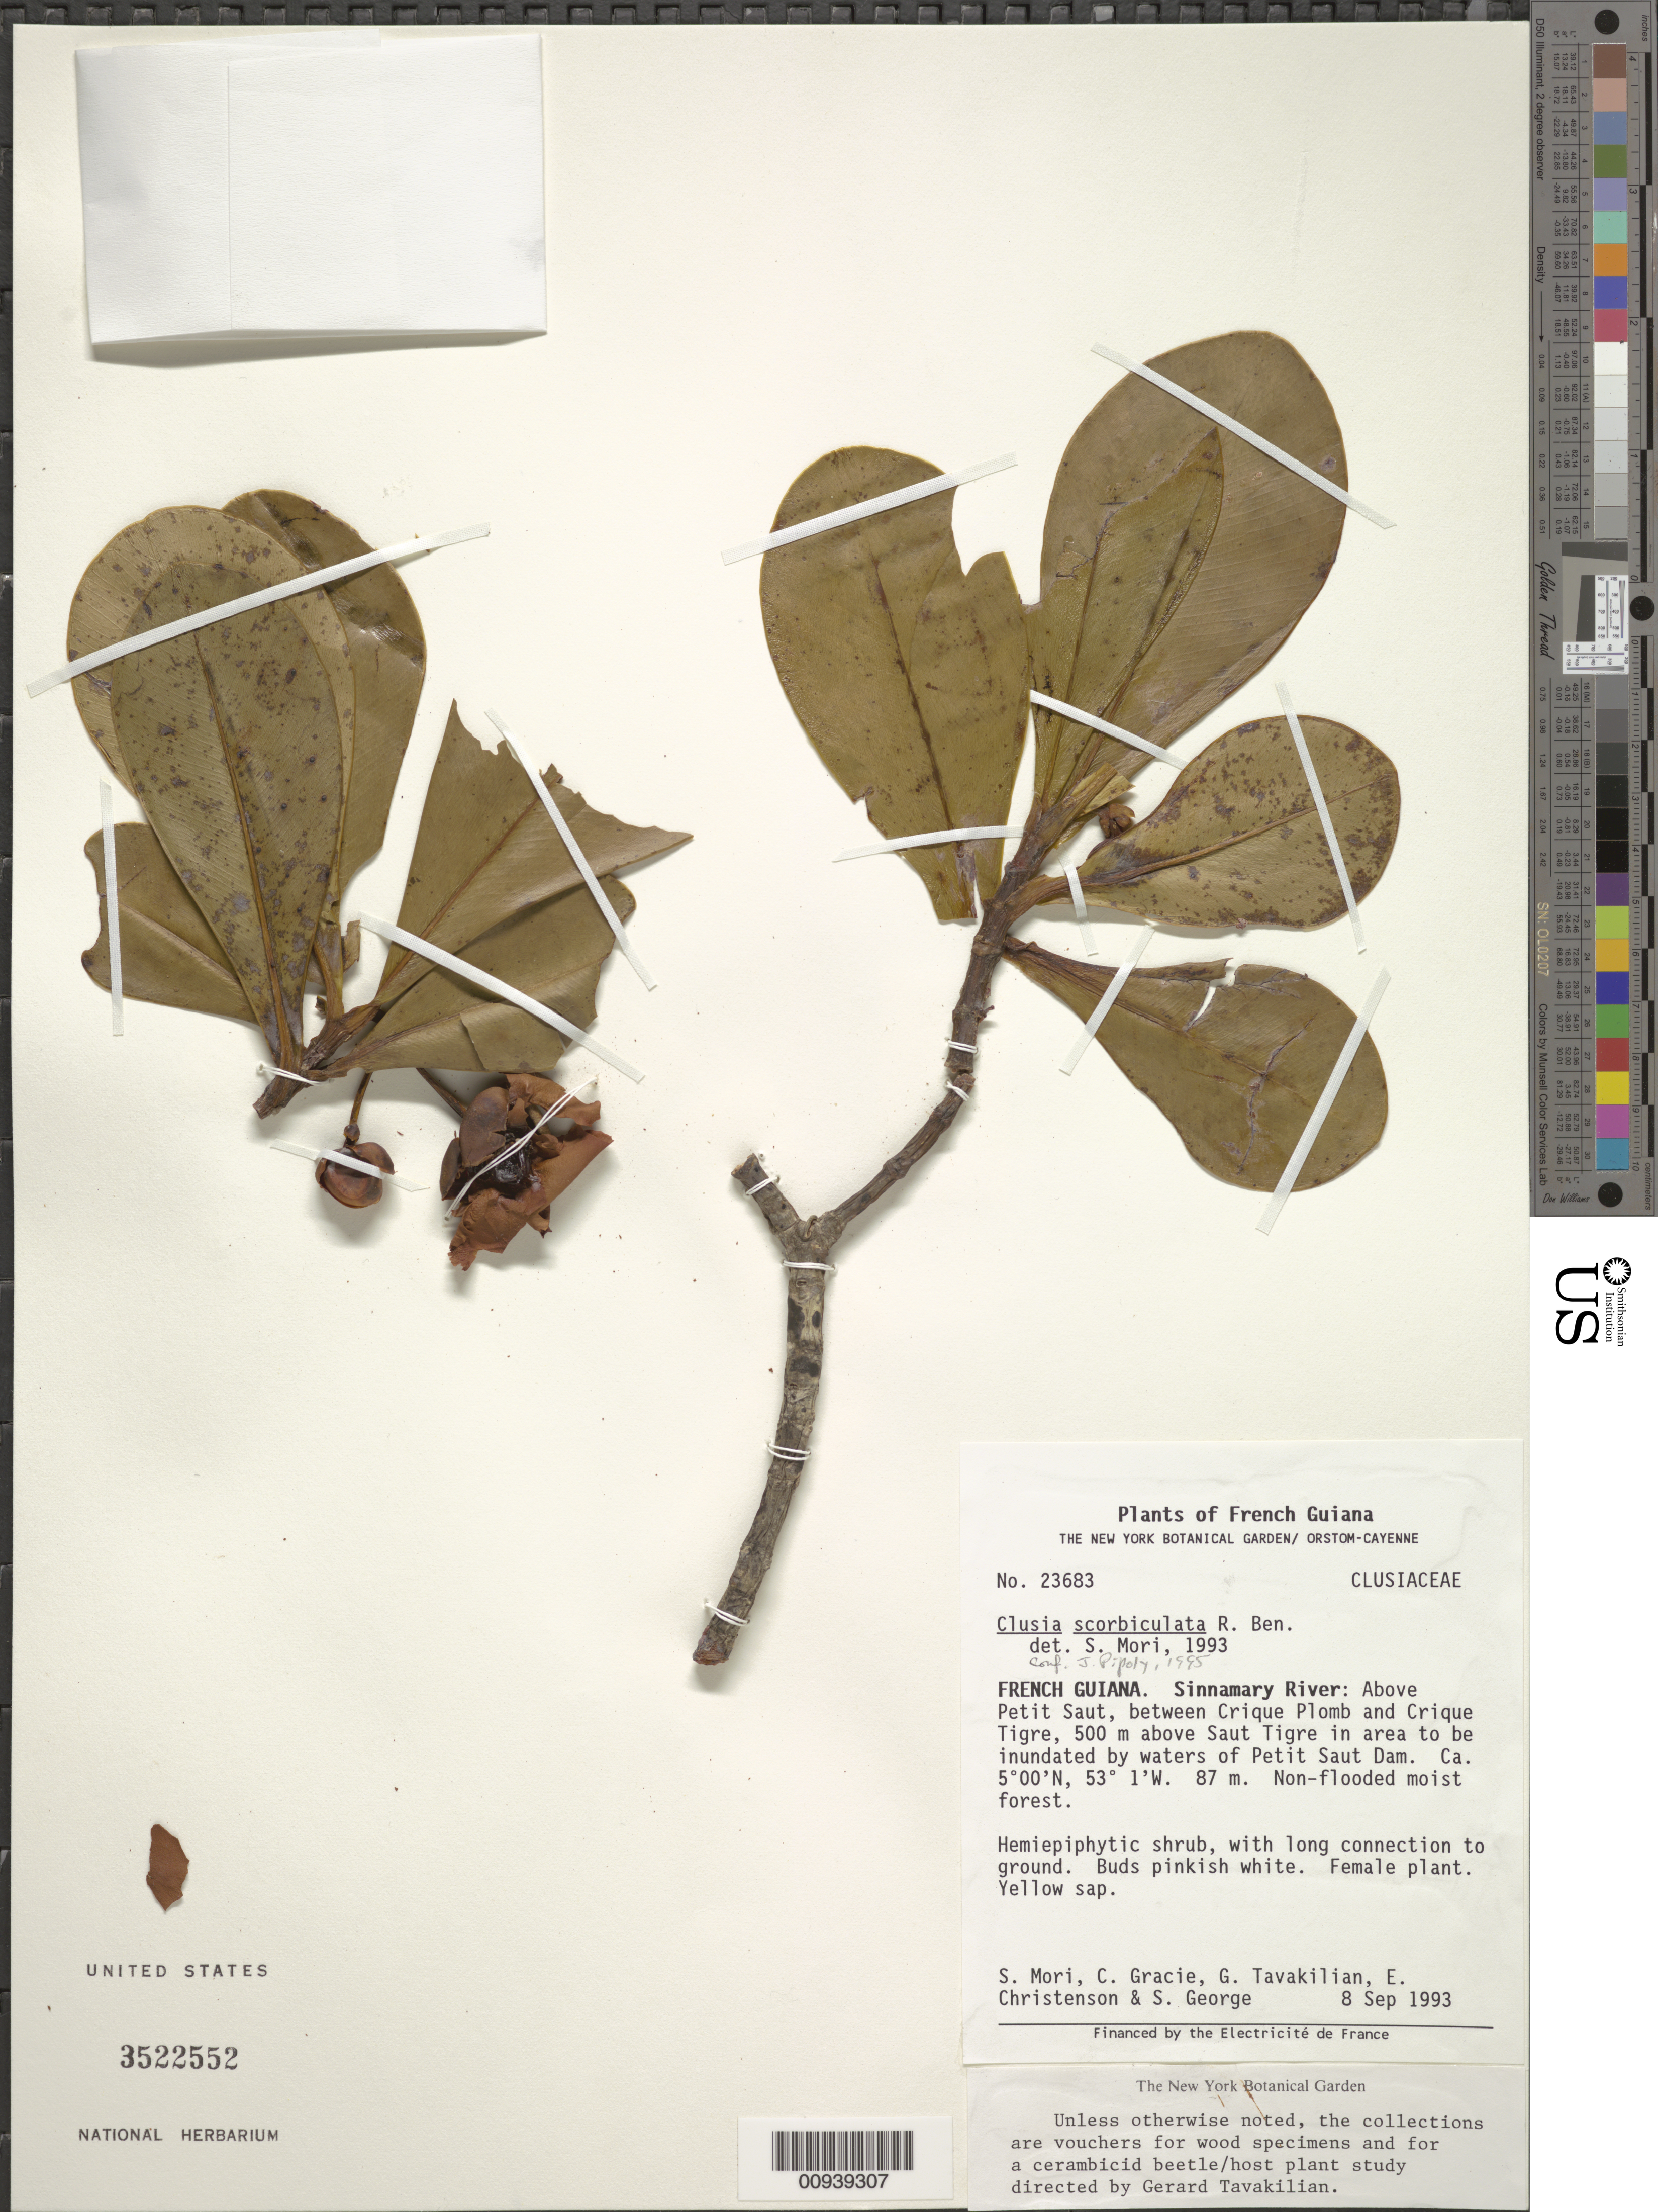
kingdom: Plantae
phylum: Tracheophyta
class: Magnoliopsida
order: Malpighiales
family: Clusiaceae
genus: Clusia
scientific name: Clusia scrobiculata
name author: Benoist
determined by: Pipoly, J. J., III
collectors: S. Mori, C. A. Gracie, G. Tavakilian, E. Christenson & S. George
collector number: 23683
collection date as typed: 8-Sep-93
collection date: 1993-09-08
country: French Guiana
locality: Sinnamary River, above Petit Saut, between Crique Plomb and Crique Tigre, 500 m above Saut Tigre in area to be inundated by waters of Petit Saut Dam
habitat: Non-flooded moist forest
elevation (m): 87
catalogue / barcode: US 3522552